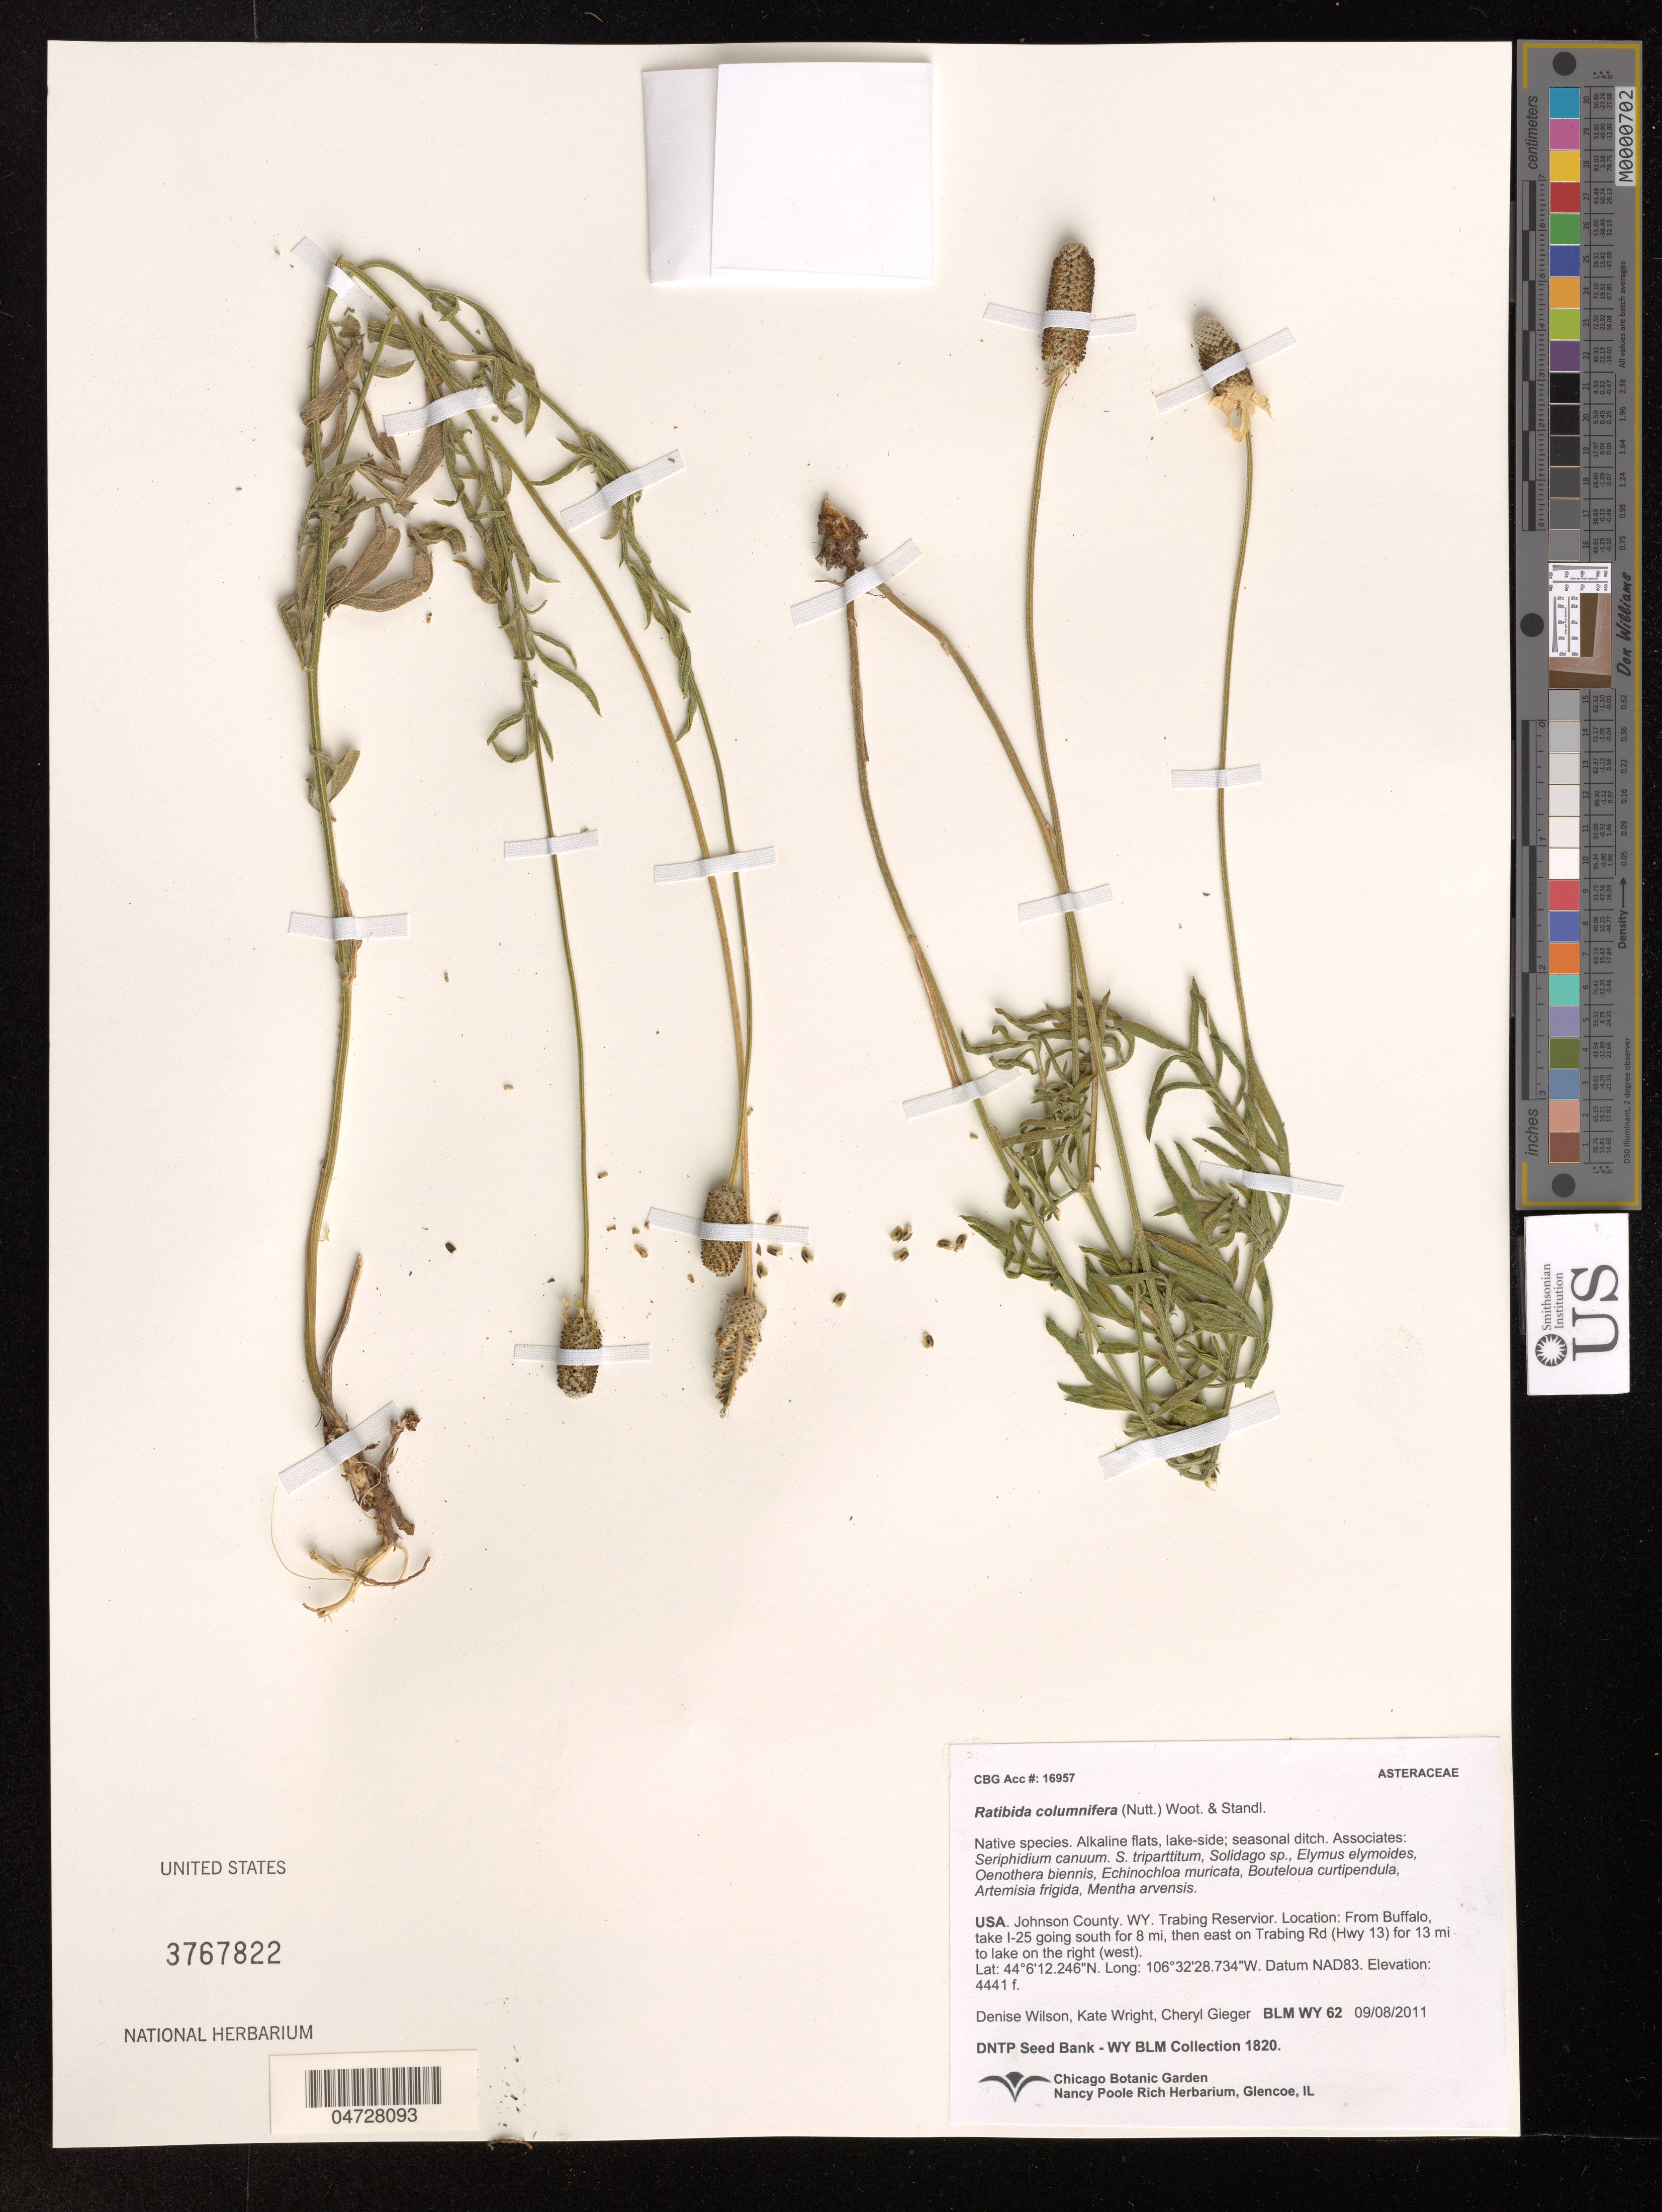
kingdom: Plantae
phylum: Tracheophyta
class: Magnoliopsida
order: Asterales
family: Asteraceae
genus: Ratibida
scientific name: Ratibida columnifera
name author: (Nutt.) Wooton & Standl.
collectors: D. Wilson, K. Wright & C. Geiger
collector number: BLMWY62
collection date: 2011-09-08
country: United States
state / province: Wyoming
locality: Johnson County, Trabing Reservoir, From Buffalo, take I-25 going south for 8 mi, then east on Trabing Rd (Hwy 13) for 13 mi to lake on the right (west).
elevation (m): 1354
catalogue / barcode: US 3767822